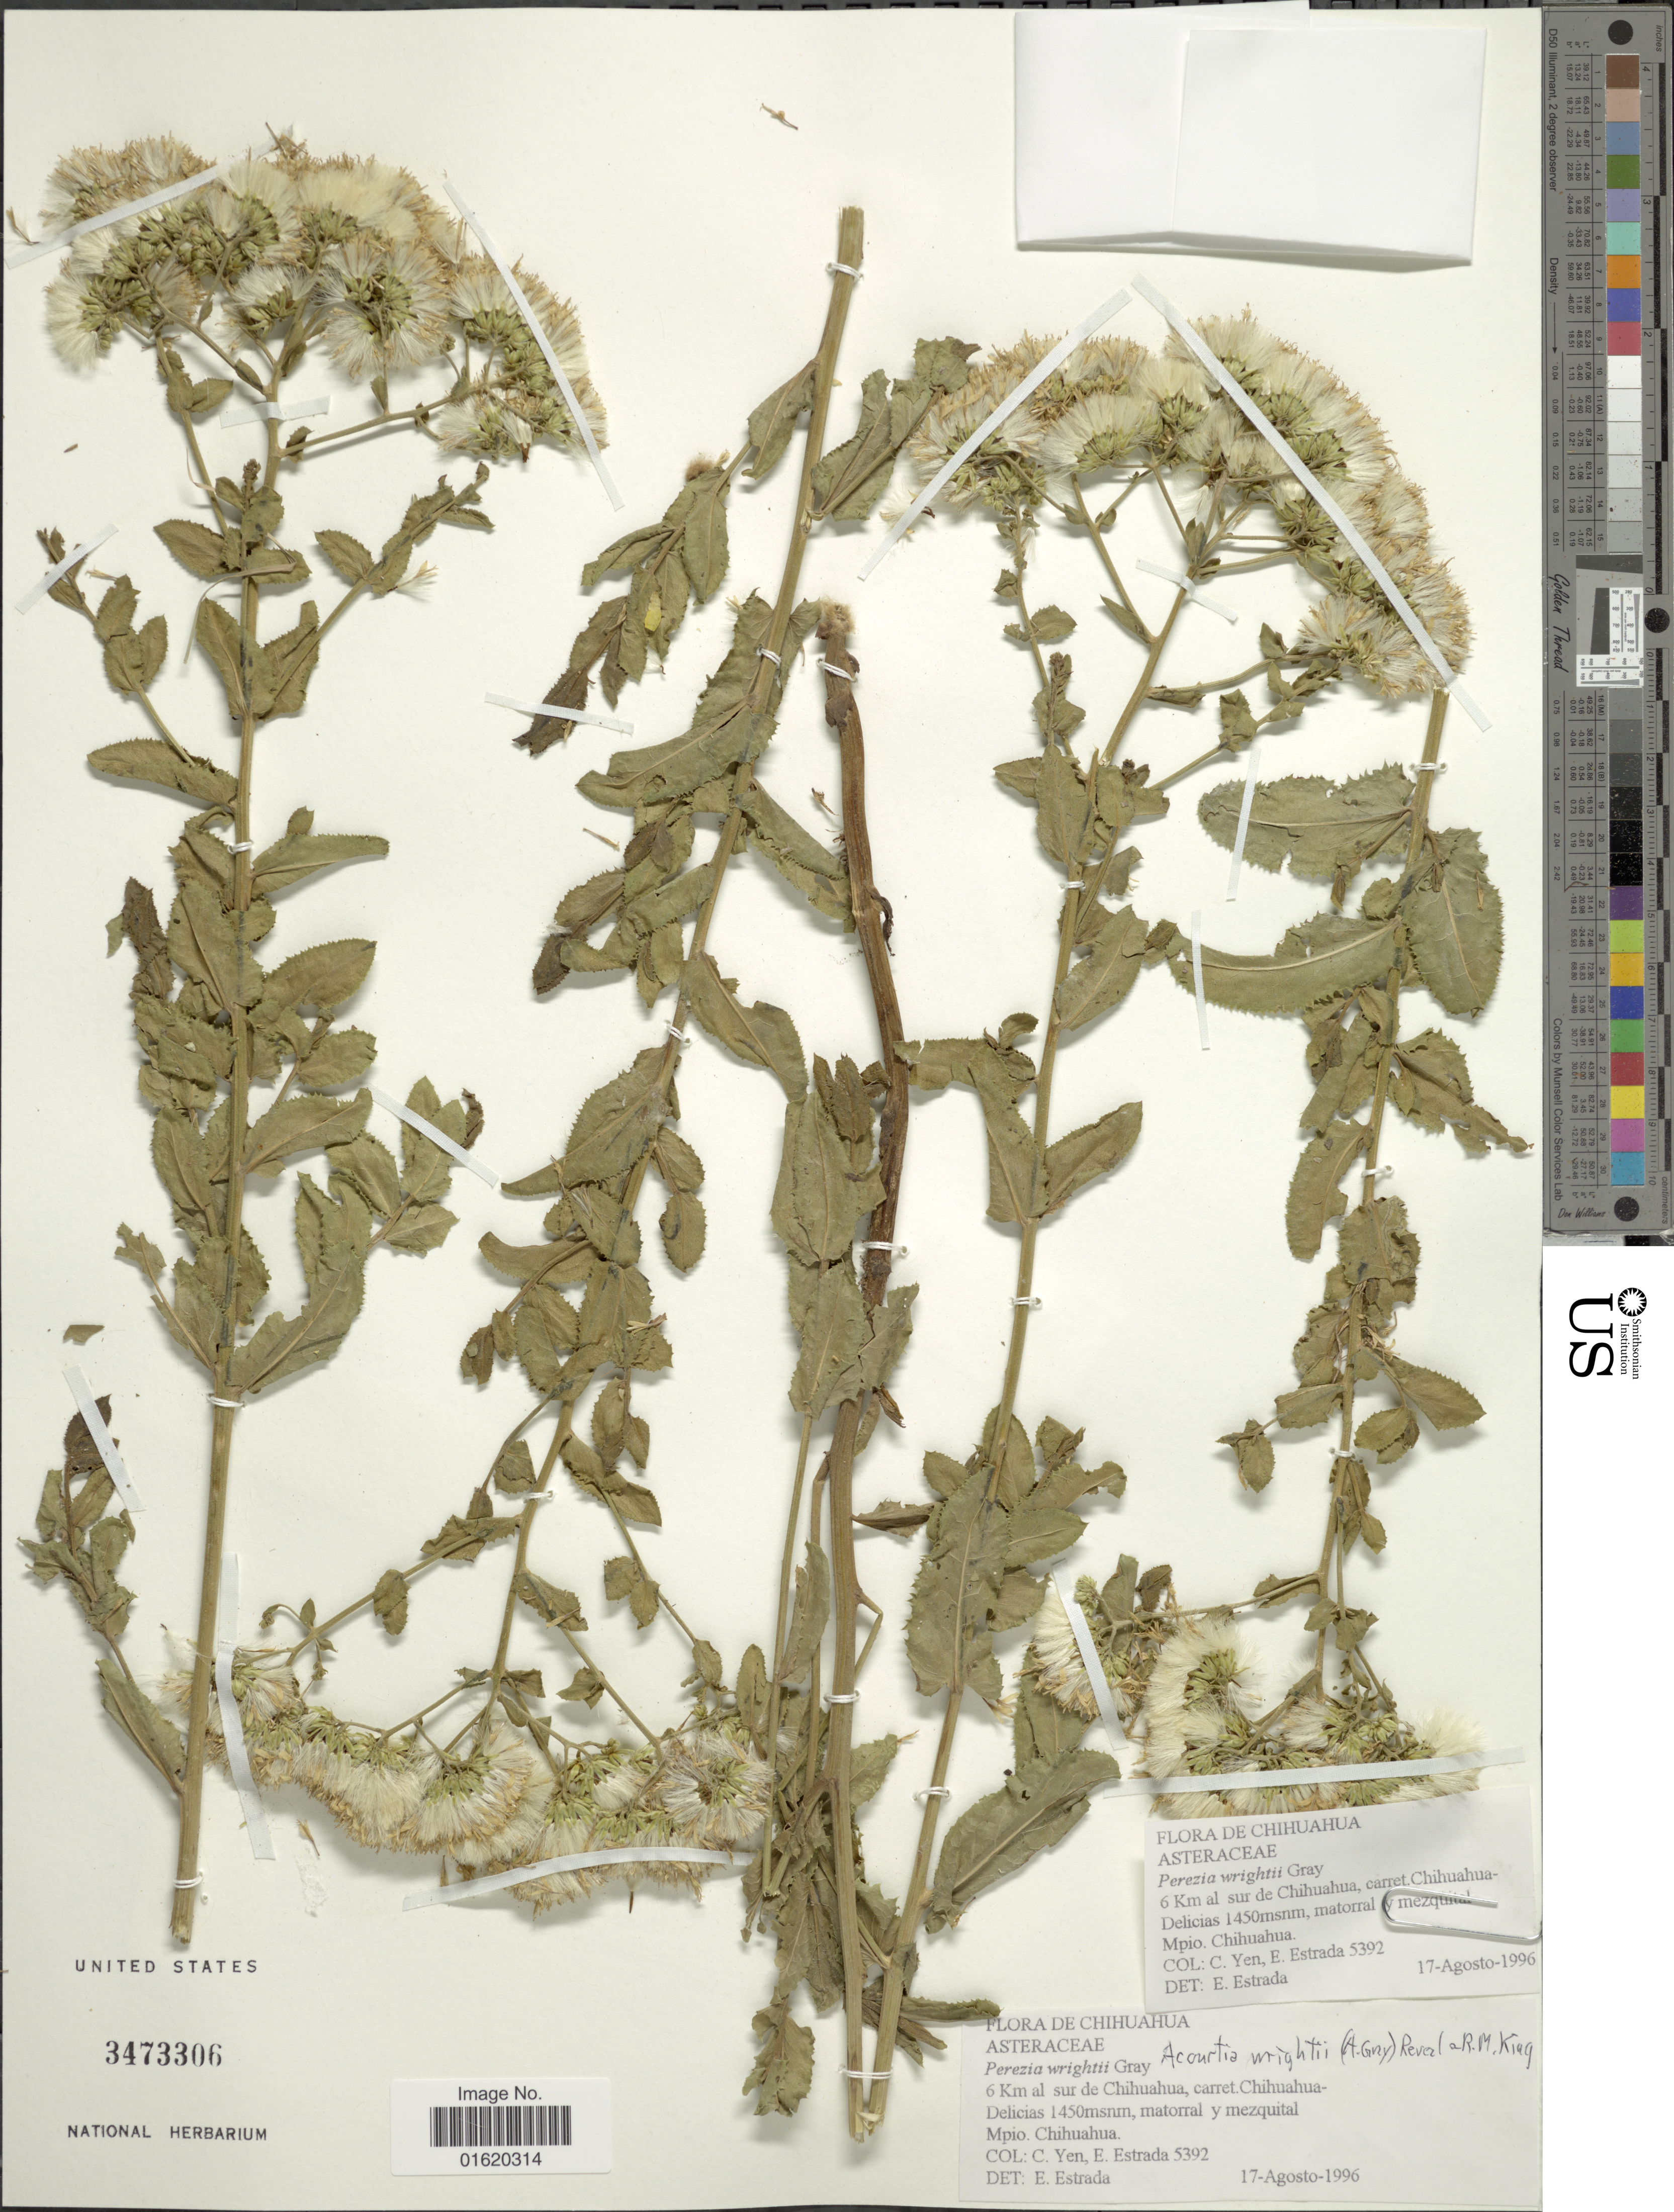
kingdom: Plantae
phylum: Tracheophyta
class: Magnoliopsida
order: Asterales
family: Asteraceae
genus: Acourtia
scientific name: Acourtia wrightii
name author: (A. Gray) Reveal & R.M. King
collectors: C. Yen & E. Estrada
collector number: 5392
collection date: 1996-08-17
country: Mexico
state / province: Chihuahua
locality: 6 km al sur de Chihuahua, carret. Chihuahua, matorral y mezquital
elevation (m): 1450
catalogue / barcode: US 3473306